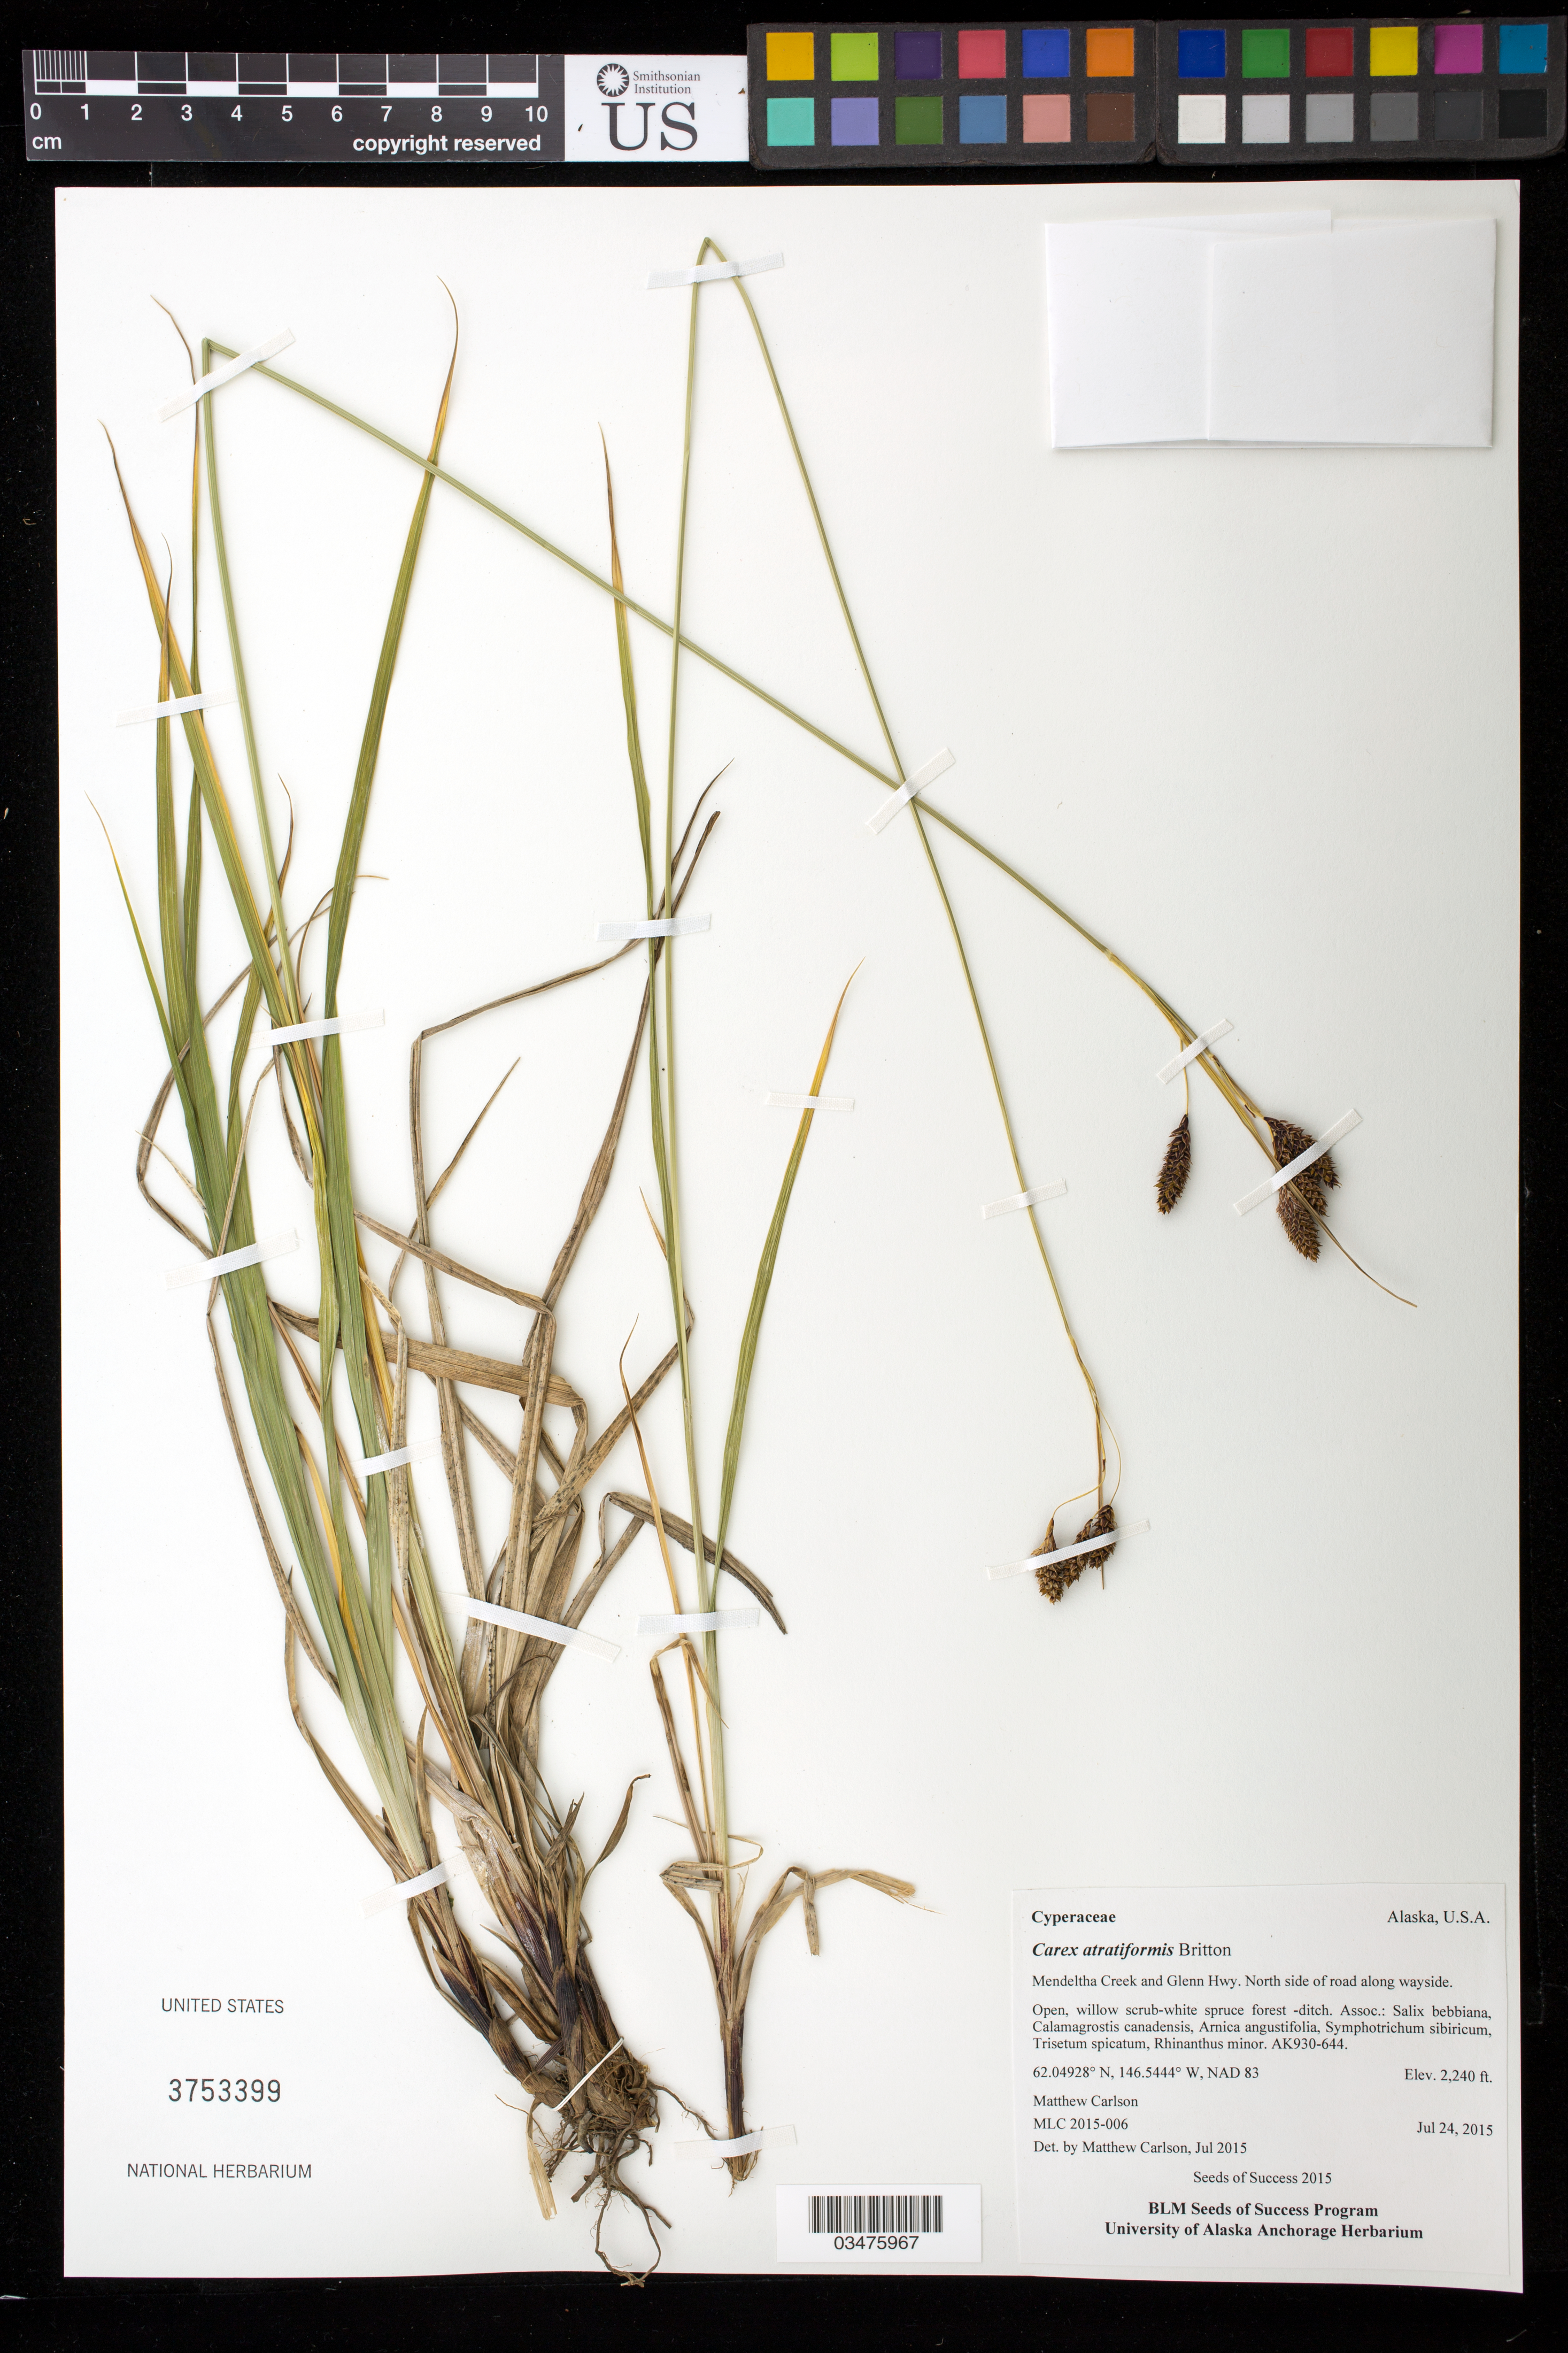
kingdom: Plantae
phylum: Tracheophyta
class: Liliopsida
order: Poales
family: Cyperaceae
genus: Carex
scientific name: Carex atratiformis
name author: Britton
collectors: M. Carlson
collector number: AK930-644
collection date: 2015-07-24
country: United States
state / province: Alaska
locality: Mendeltha Creek and Glenn Hwy.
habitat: Open willow scrub - white spruce forest - ditch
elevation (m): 683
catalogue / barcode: US 3753399